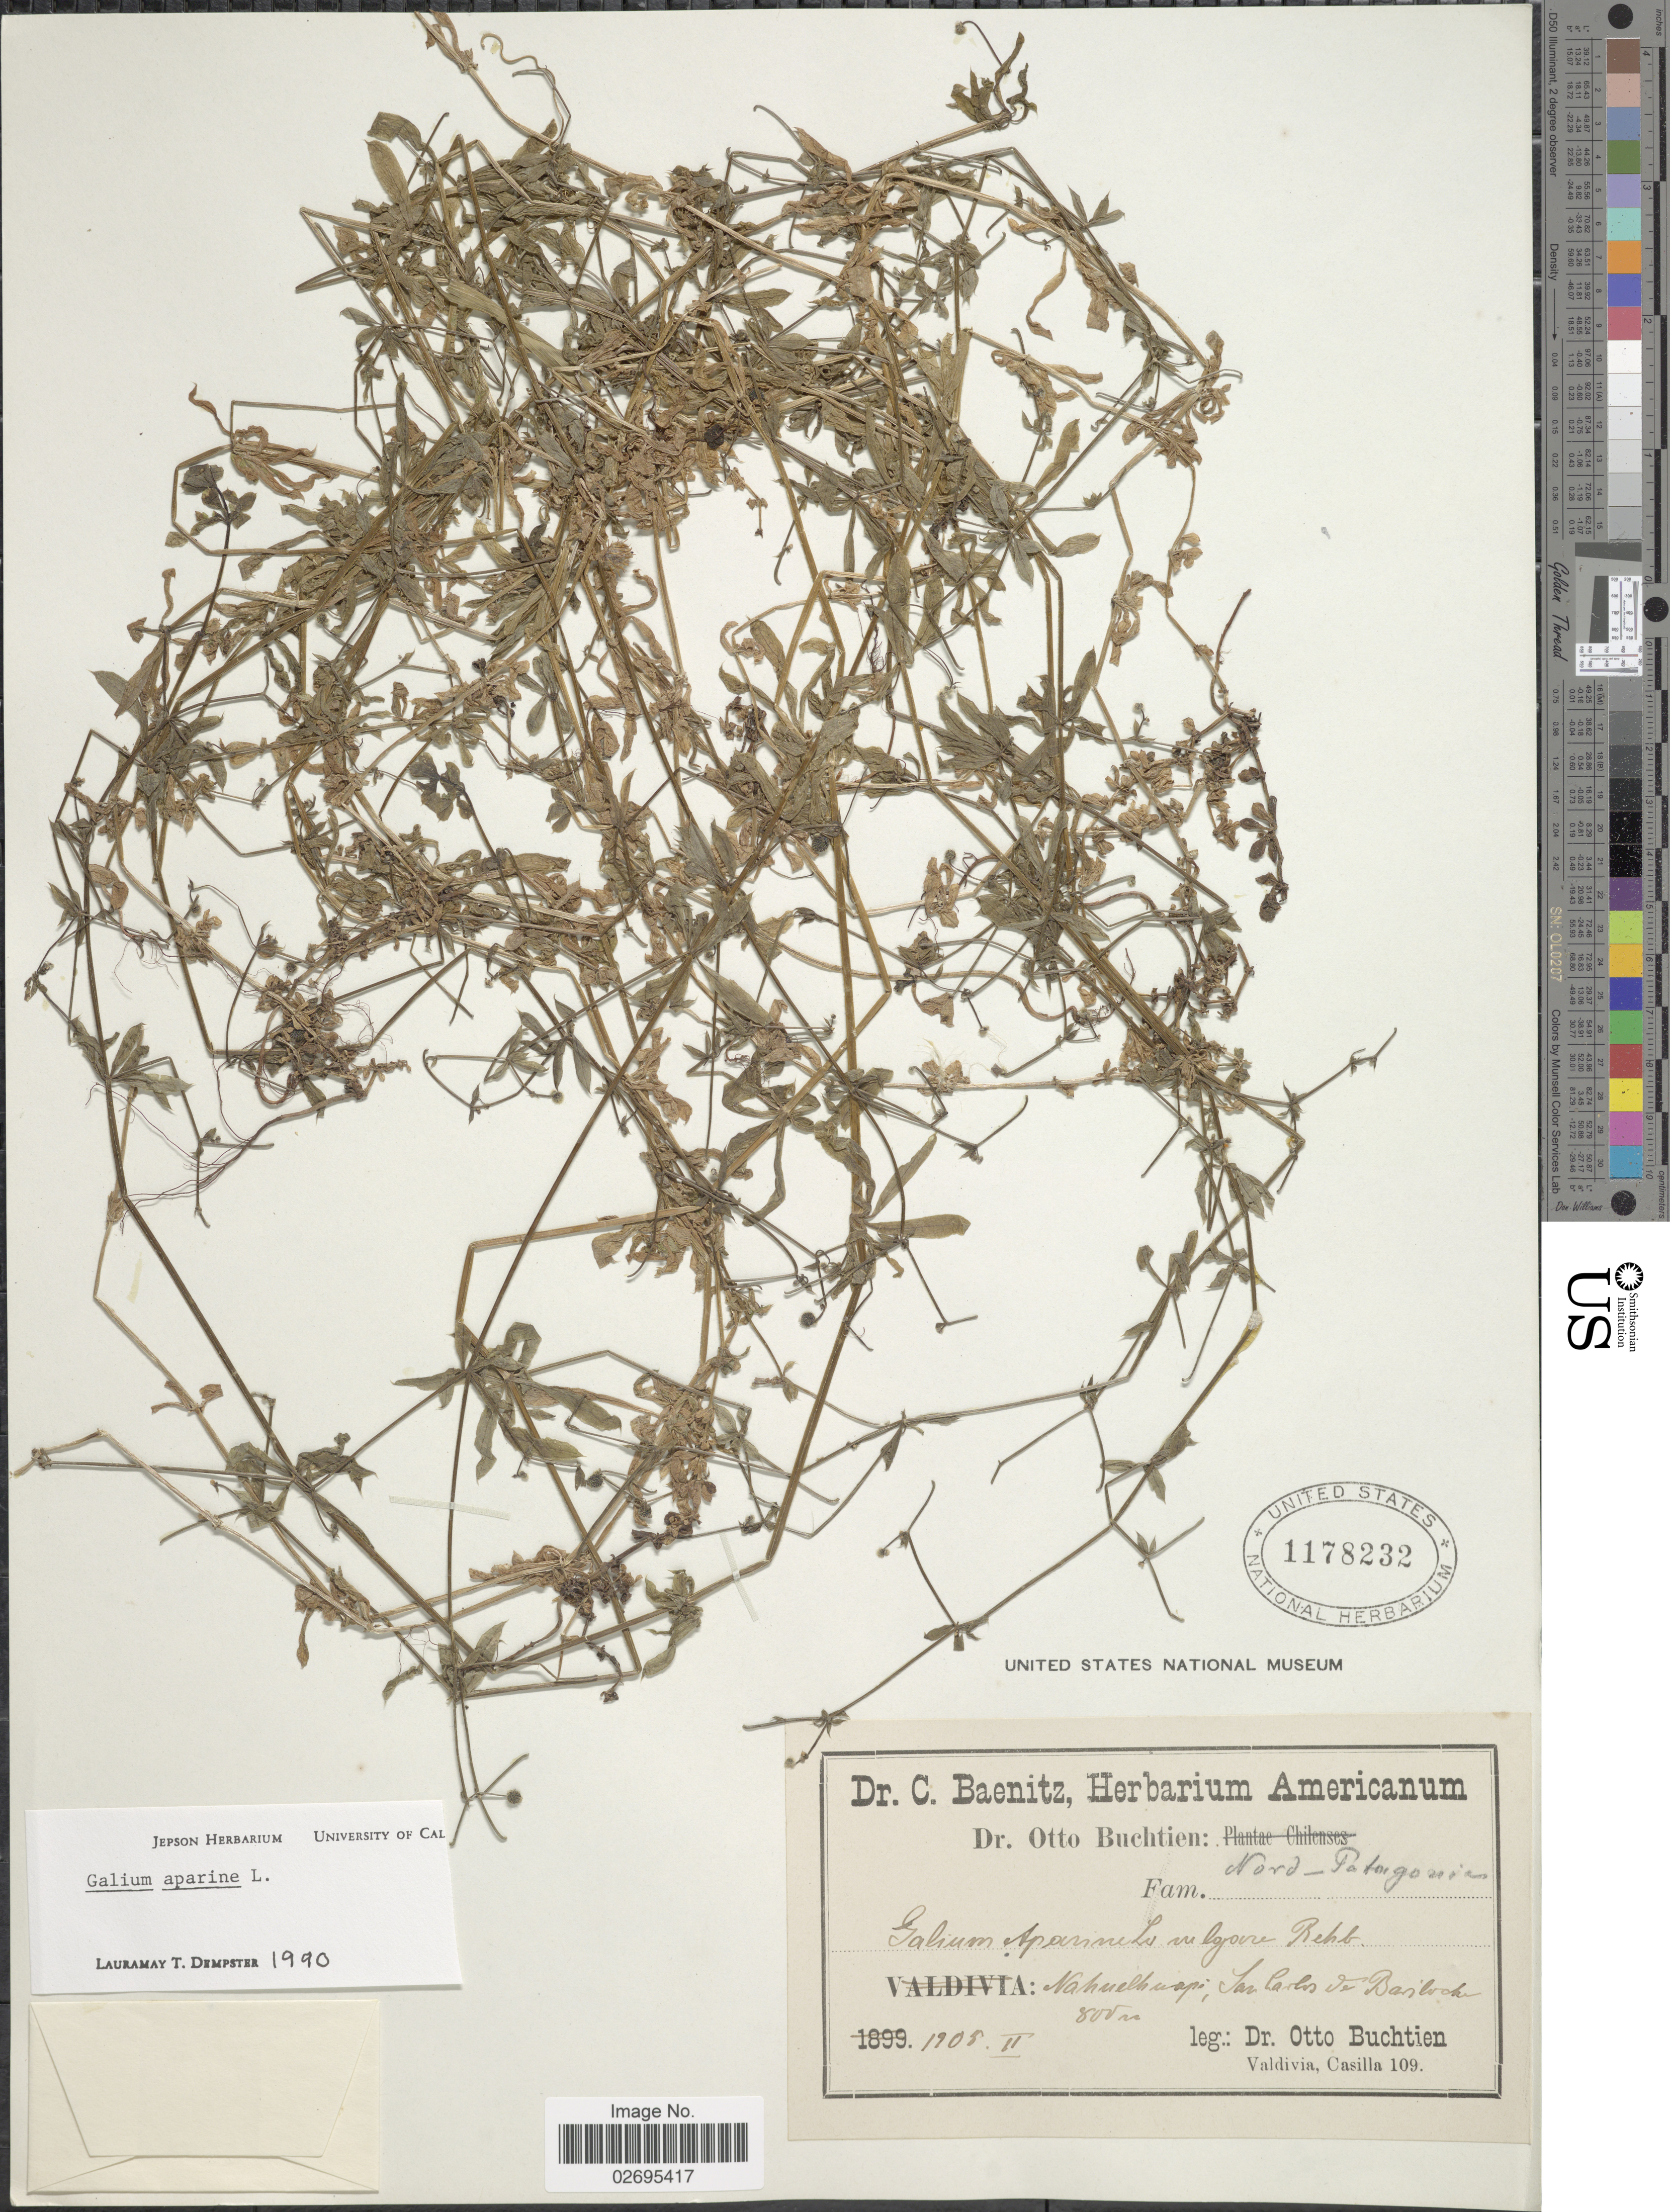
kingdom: Plantae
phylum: Tracheophyta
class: Magnoliopsida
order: Gentianales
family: Rubiaceae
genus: Galium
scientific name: Galium aparine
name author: L.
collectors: O. Buchtien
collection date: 1908-02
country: Argentina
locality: Nord Patagorium, Nahuelhuapi; Sar Carlos ve Bariloche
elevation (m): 800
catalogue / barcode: US 1178232